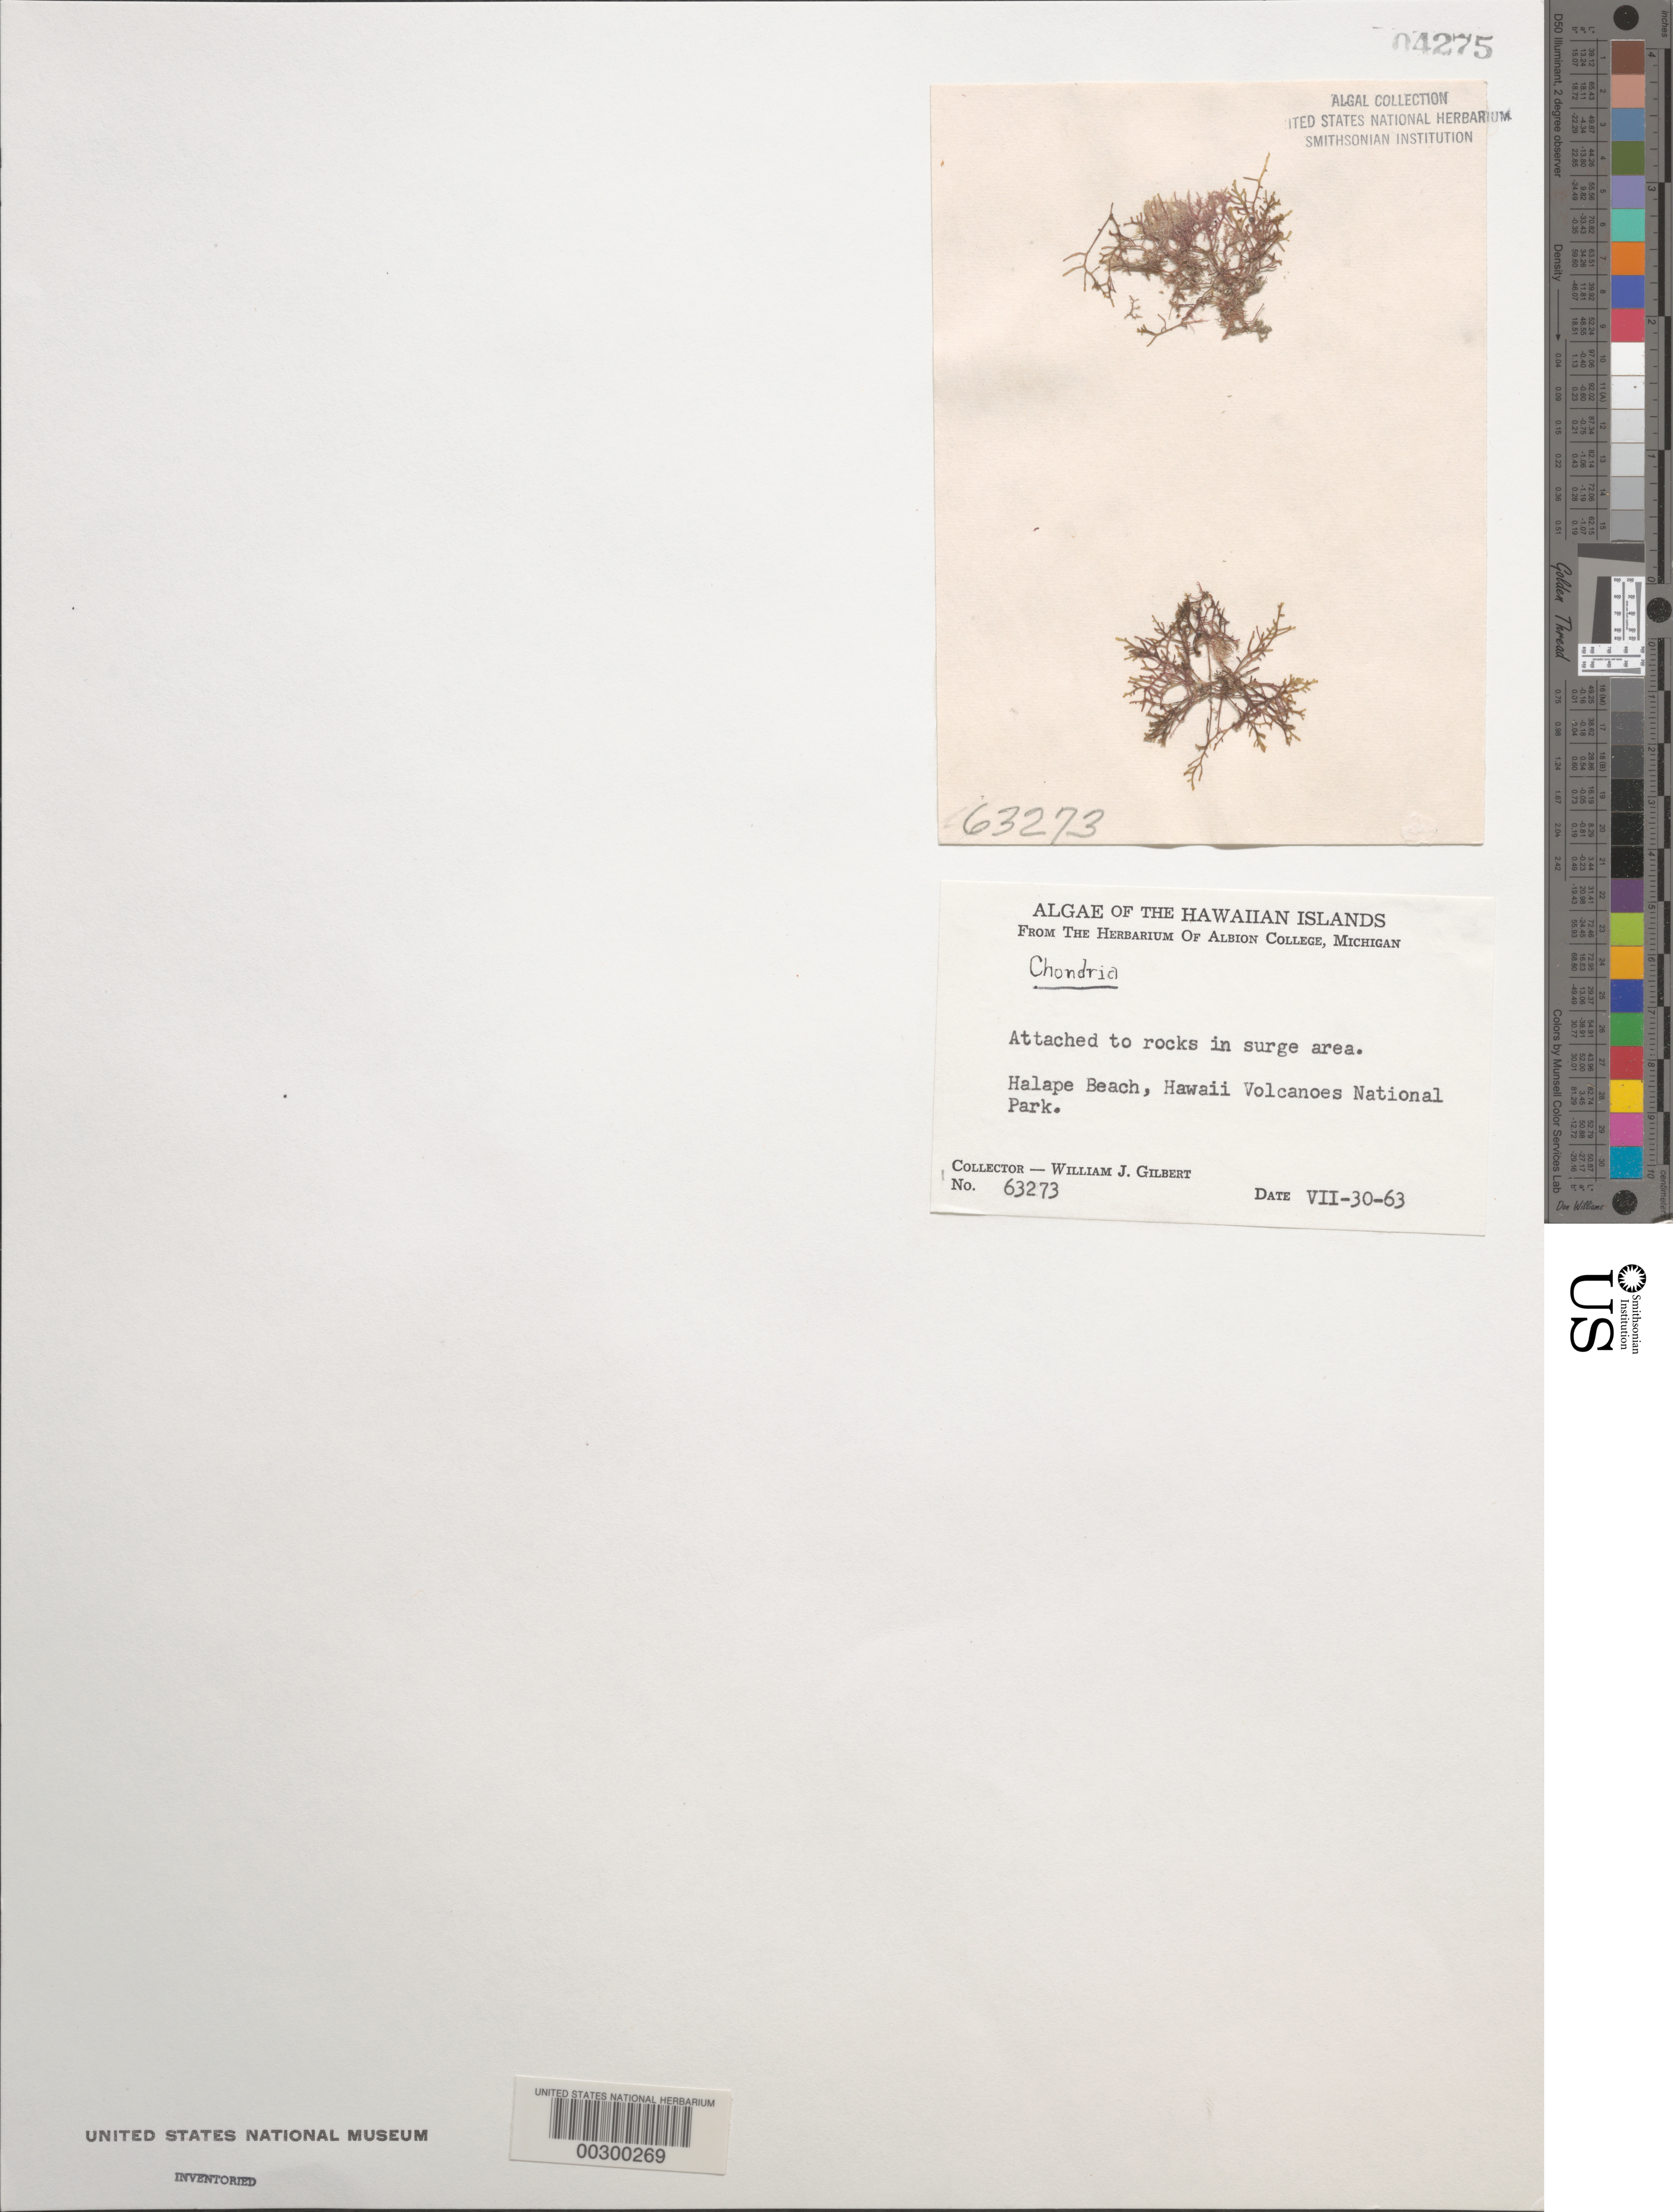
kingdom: Plantae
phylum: Rhodophyta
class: Florideophyceae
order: Ceramiales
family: Rhodomelaceae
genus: Chondria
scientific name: Chondria sp.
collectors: W. J. Gilbert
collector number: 63273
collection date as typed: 30 Jul 1963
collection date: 1963-07-30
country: United States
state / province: Hawaii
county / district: Hawaii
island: Hawaii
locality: Hawaii Volcanoes National Park, Halape Beach area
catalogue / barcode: US 4275